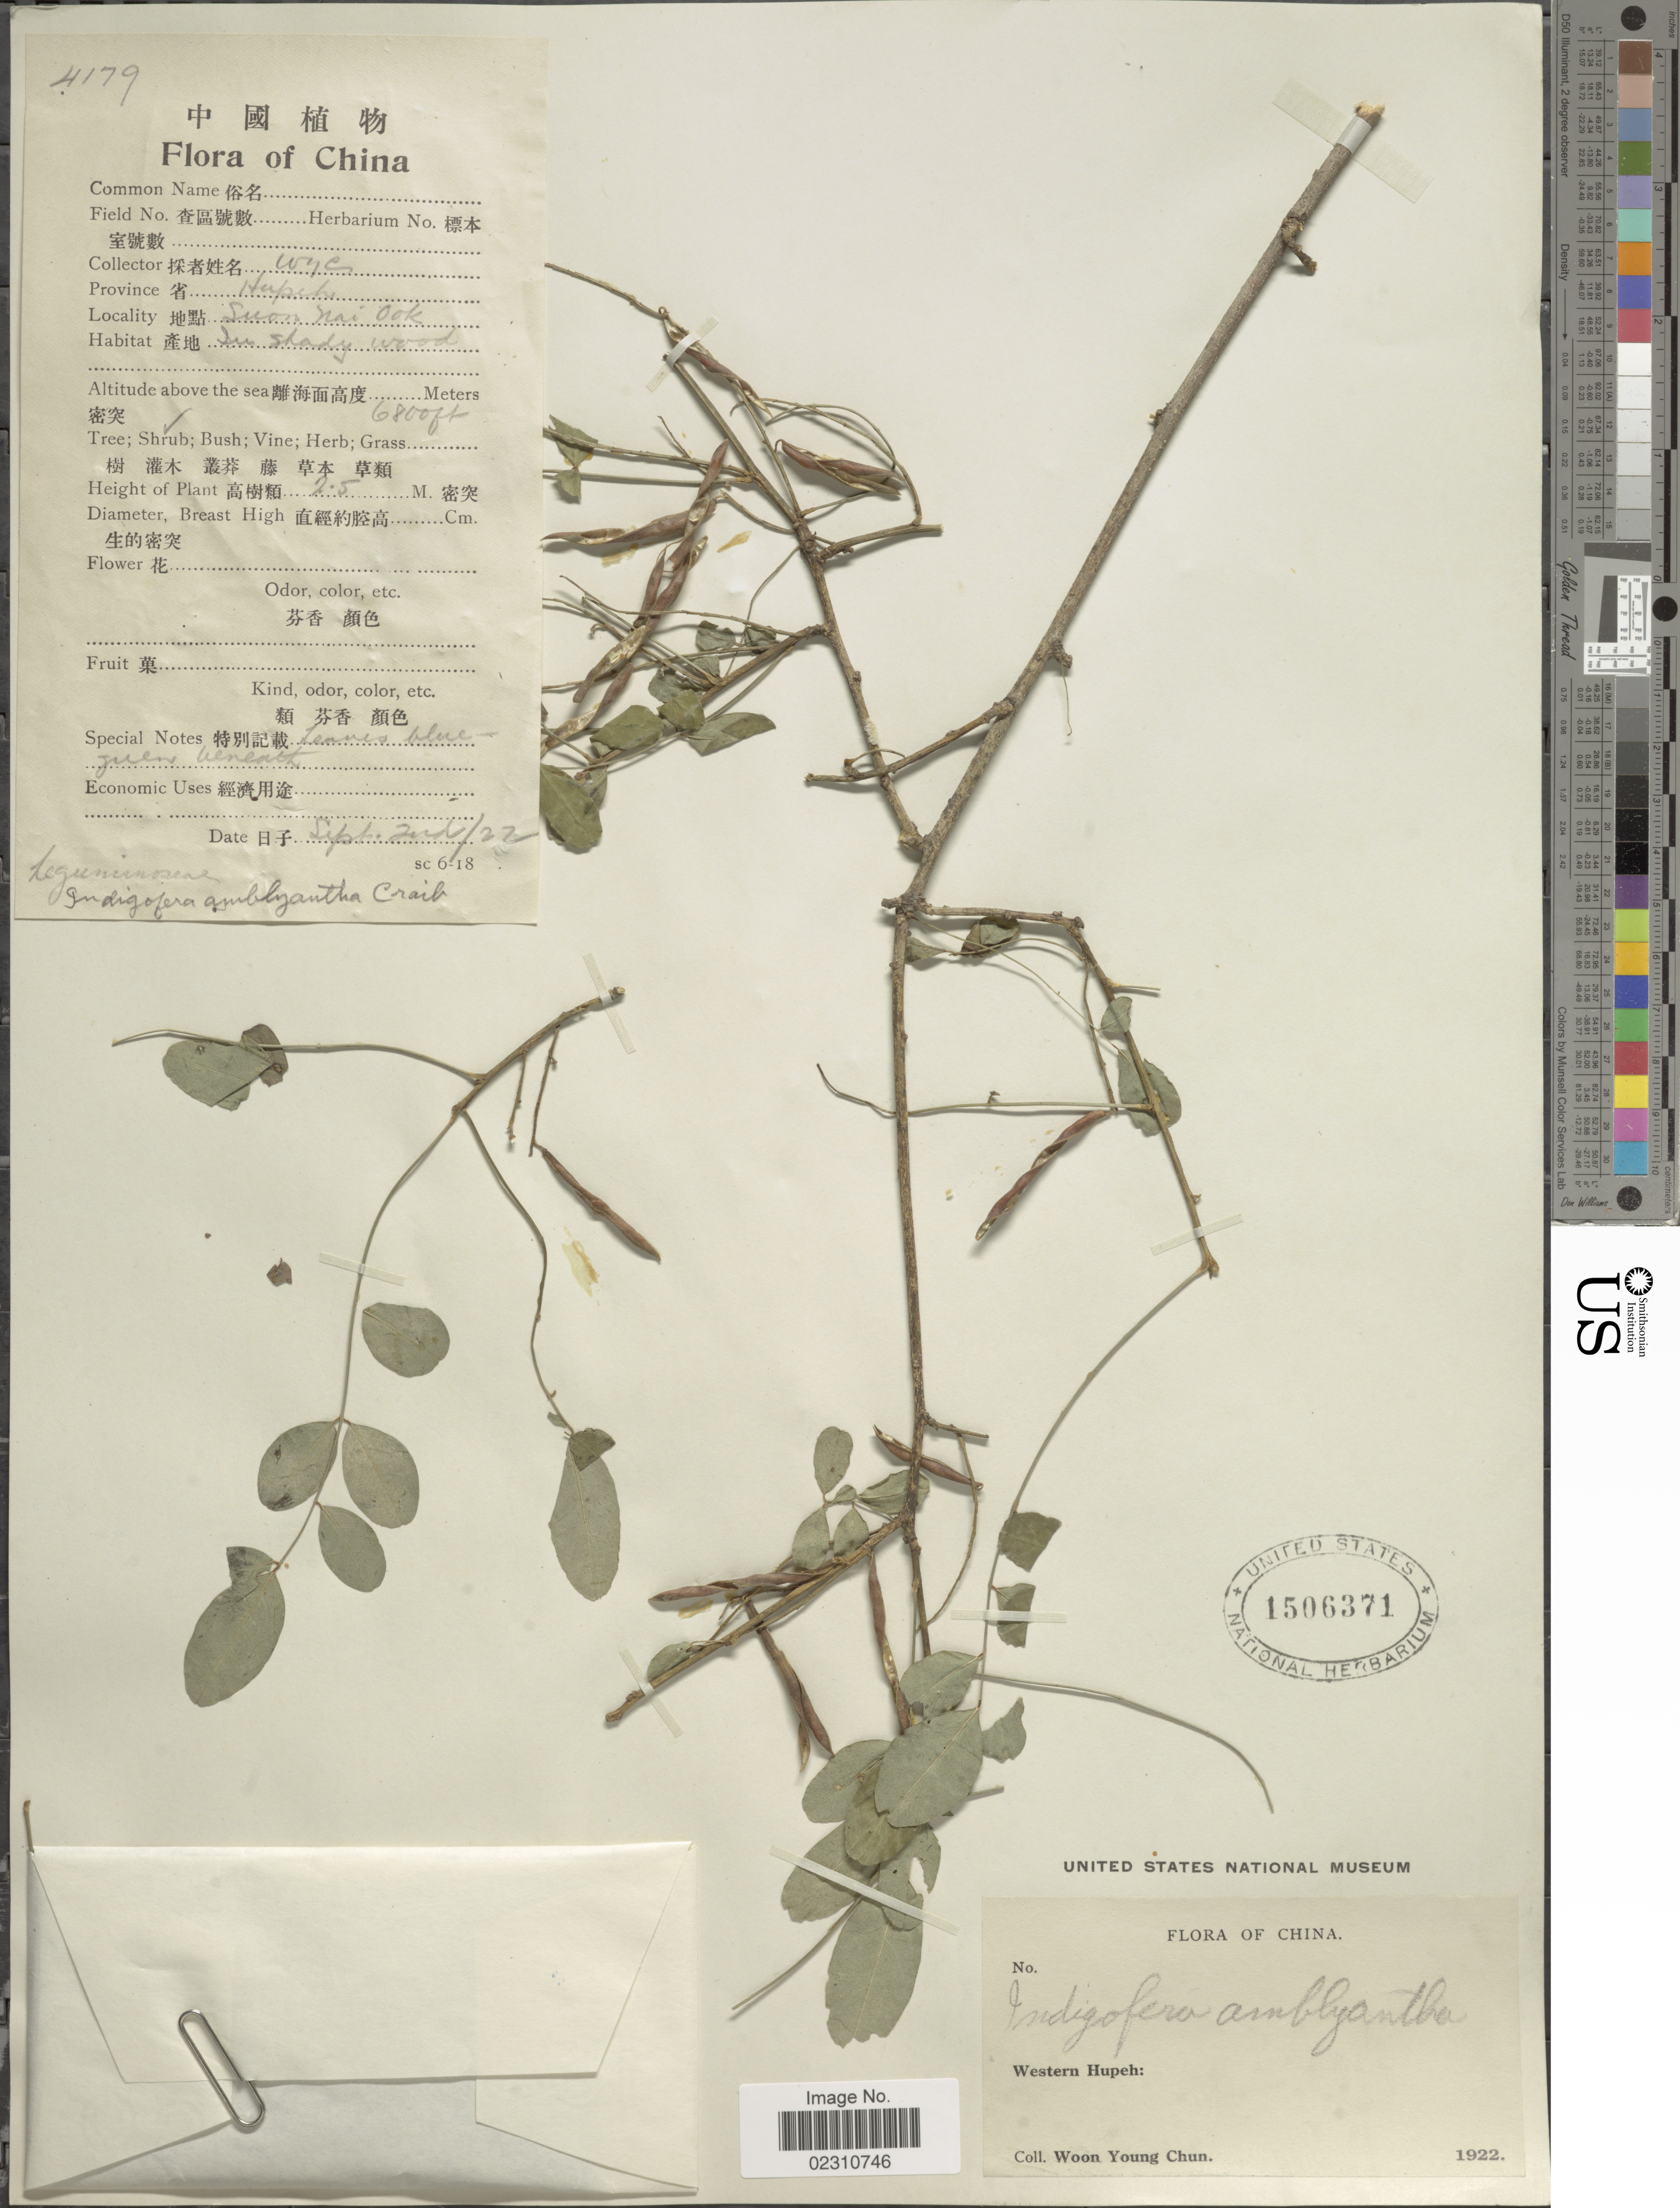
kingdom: Plantae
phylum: Tracheophyta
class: Magnoliopsida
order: Fabales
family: Fabaceae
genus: Indigofera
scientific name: Indigofera amblyantha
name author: Craib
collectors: W. Y. Chun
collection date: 1922-09-02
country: China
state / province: Hubei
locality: China, Western Hupeh.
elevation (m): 2073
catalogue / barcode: US 1506371